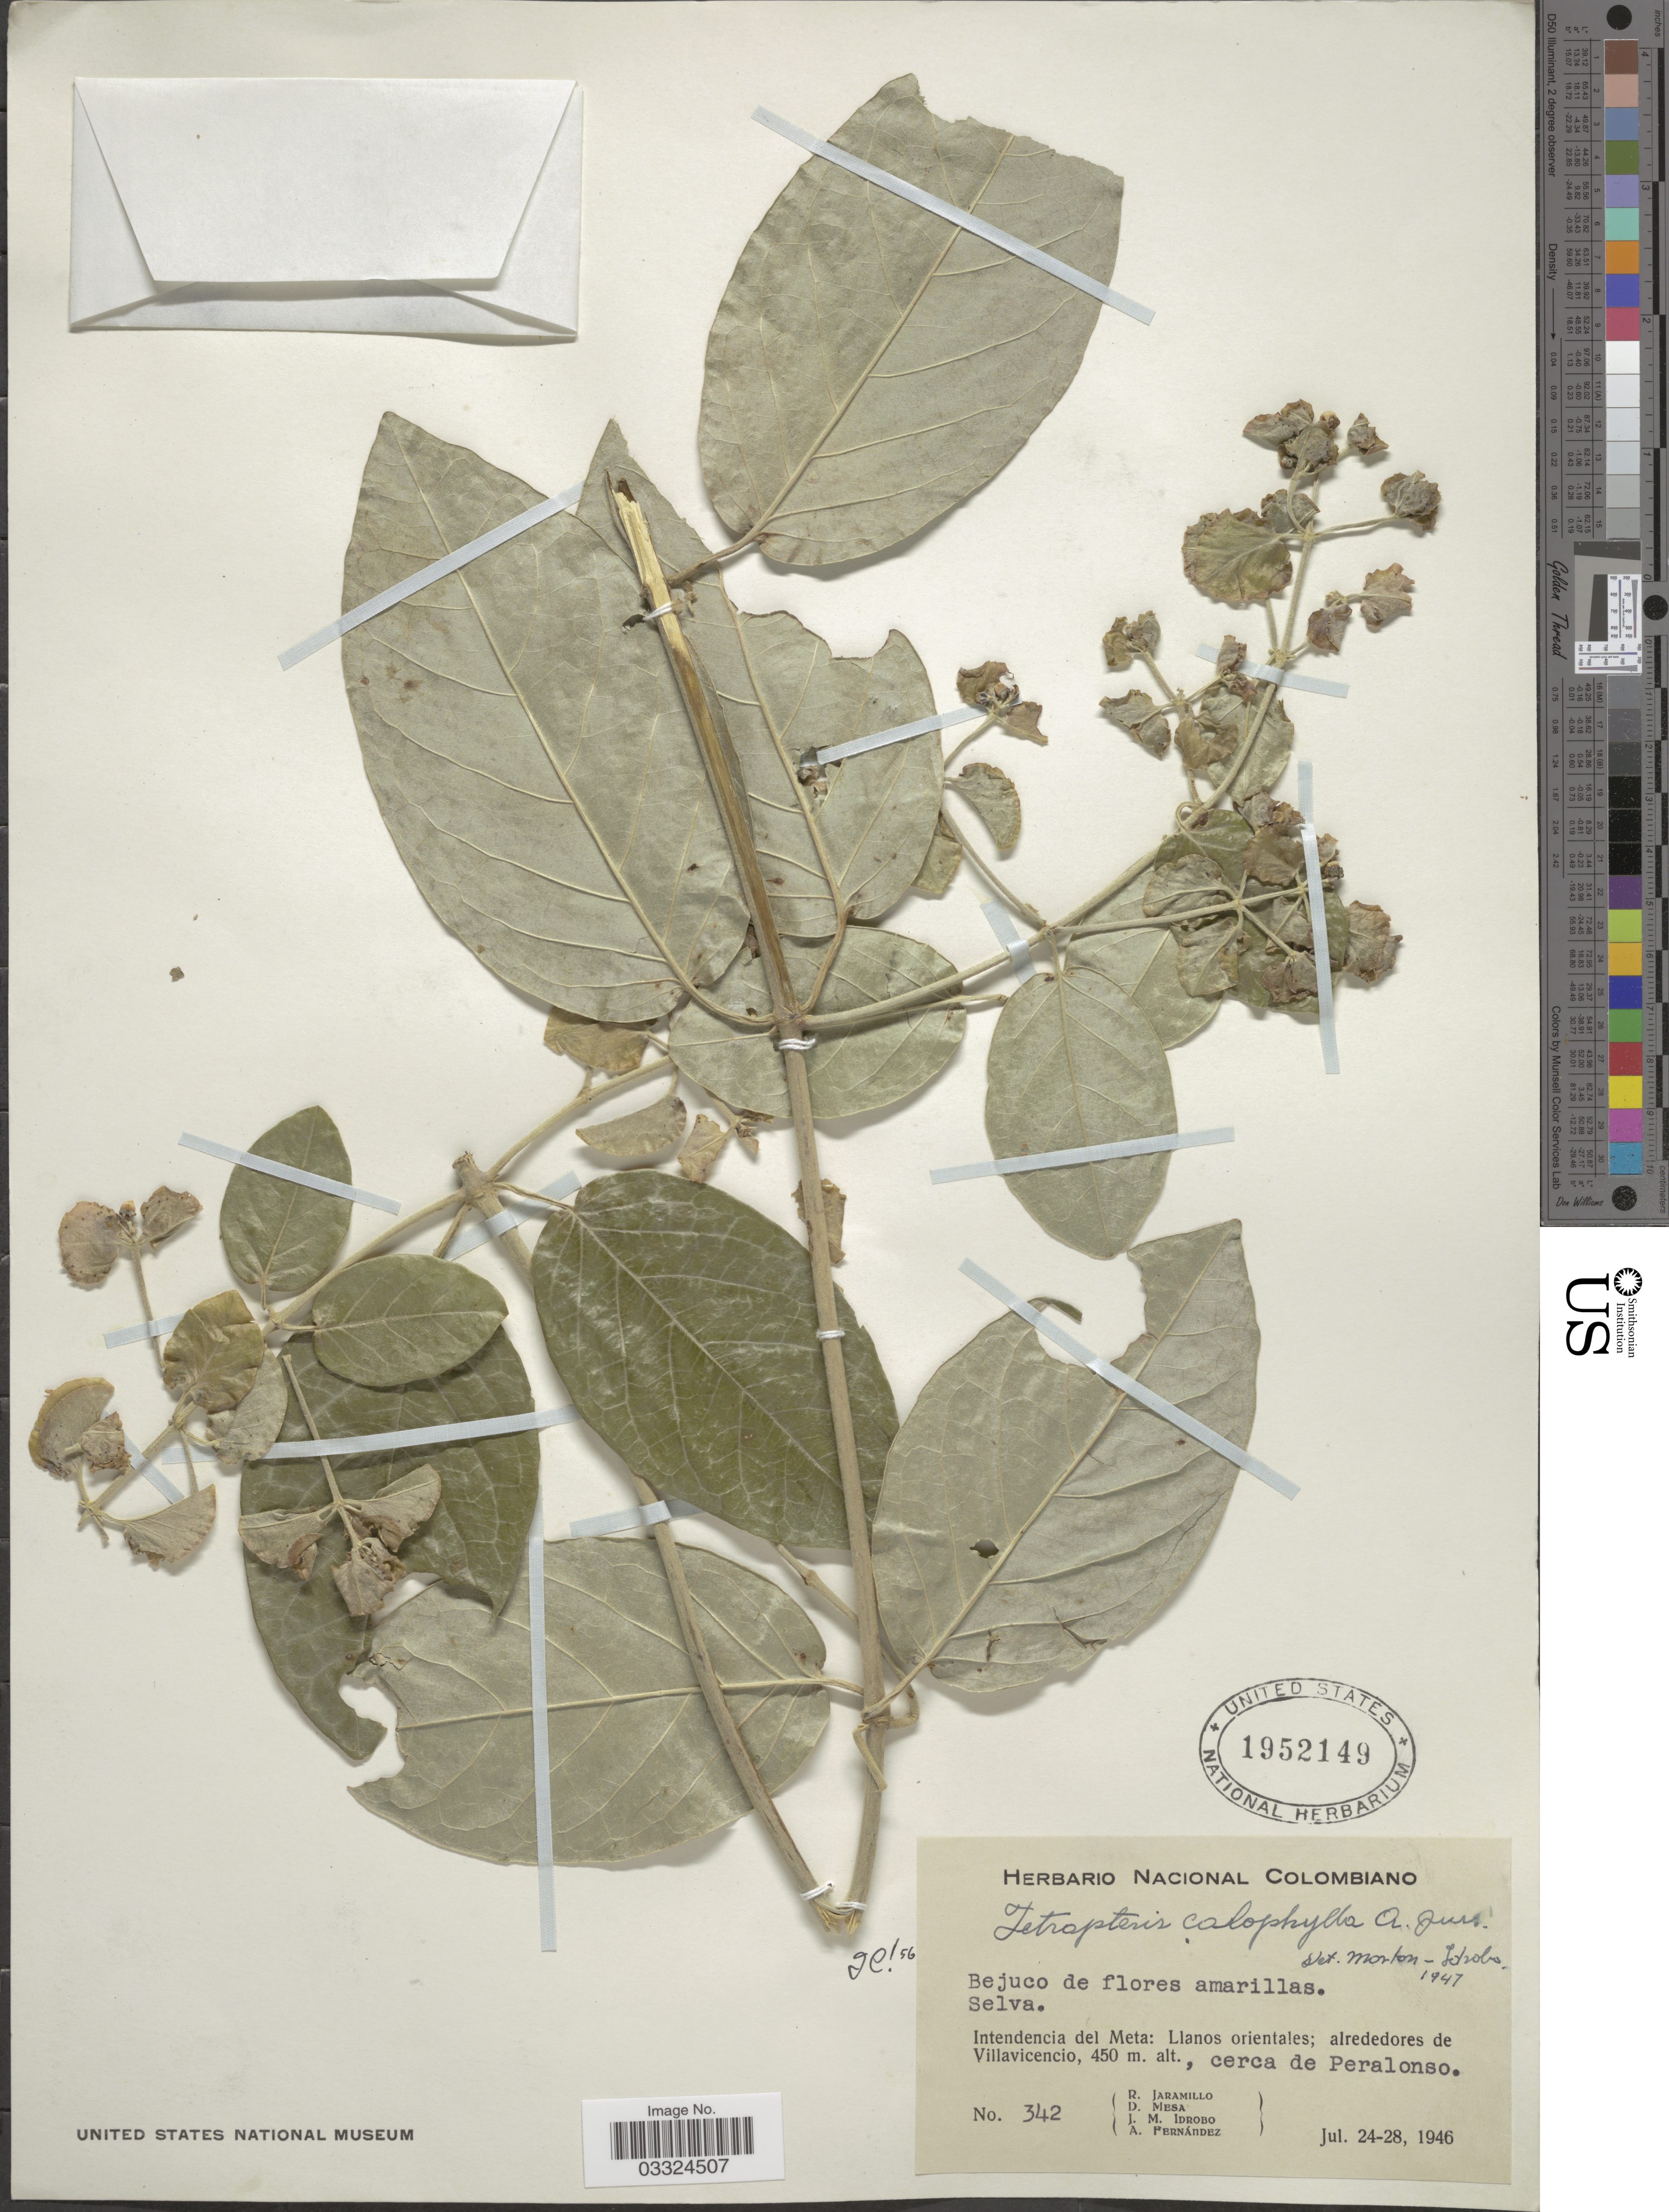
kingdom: Plantae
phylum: Tracheophyta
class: Magnoliopsida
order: Malpighiales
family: Malpighiaceae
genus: Tetrapterys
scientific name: Tetrapterys calophylla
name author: A. Juss.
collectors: R. Jaramillo, D. Mesa, J. M. Idrobo & A. Fernández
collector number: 342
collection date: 1946-07-24/1946-07-28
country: Colombia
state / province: Meta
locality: Intendencia del Meta: Llanos orientales; alrededores de Villavicencio, cerca de Peralonso.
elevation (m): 450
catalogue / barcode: US 1952149